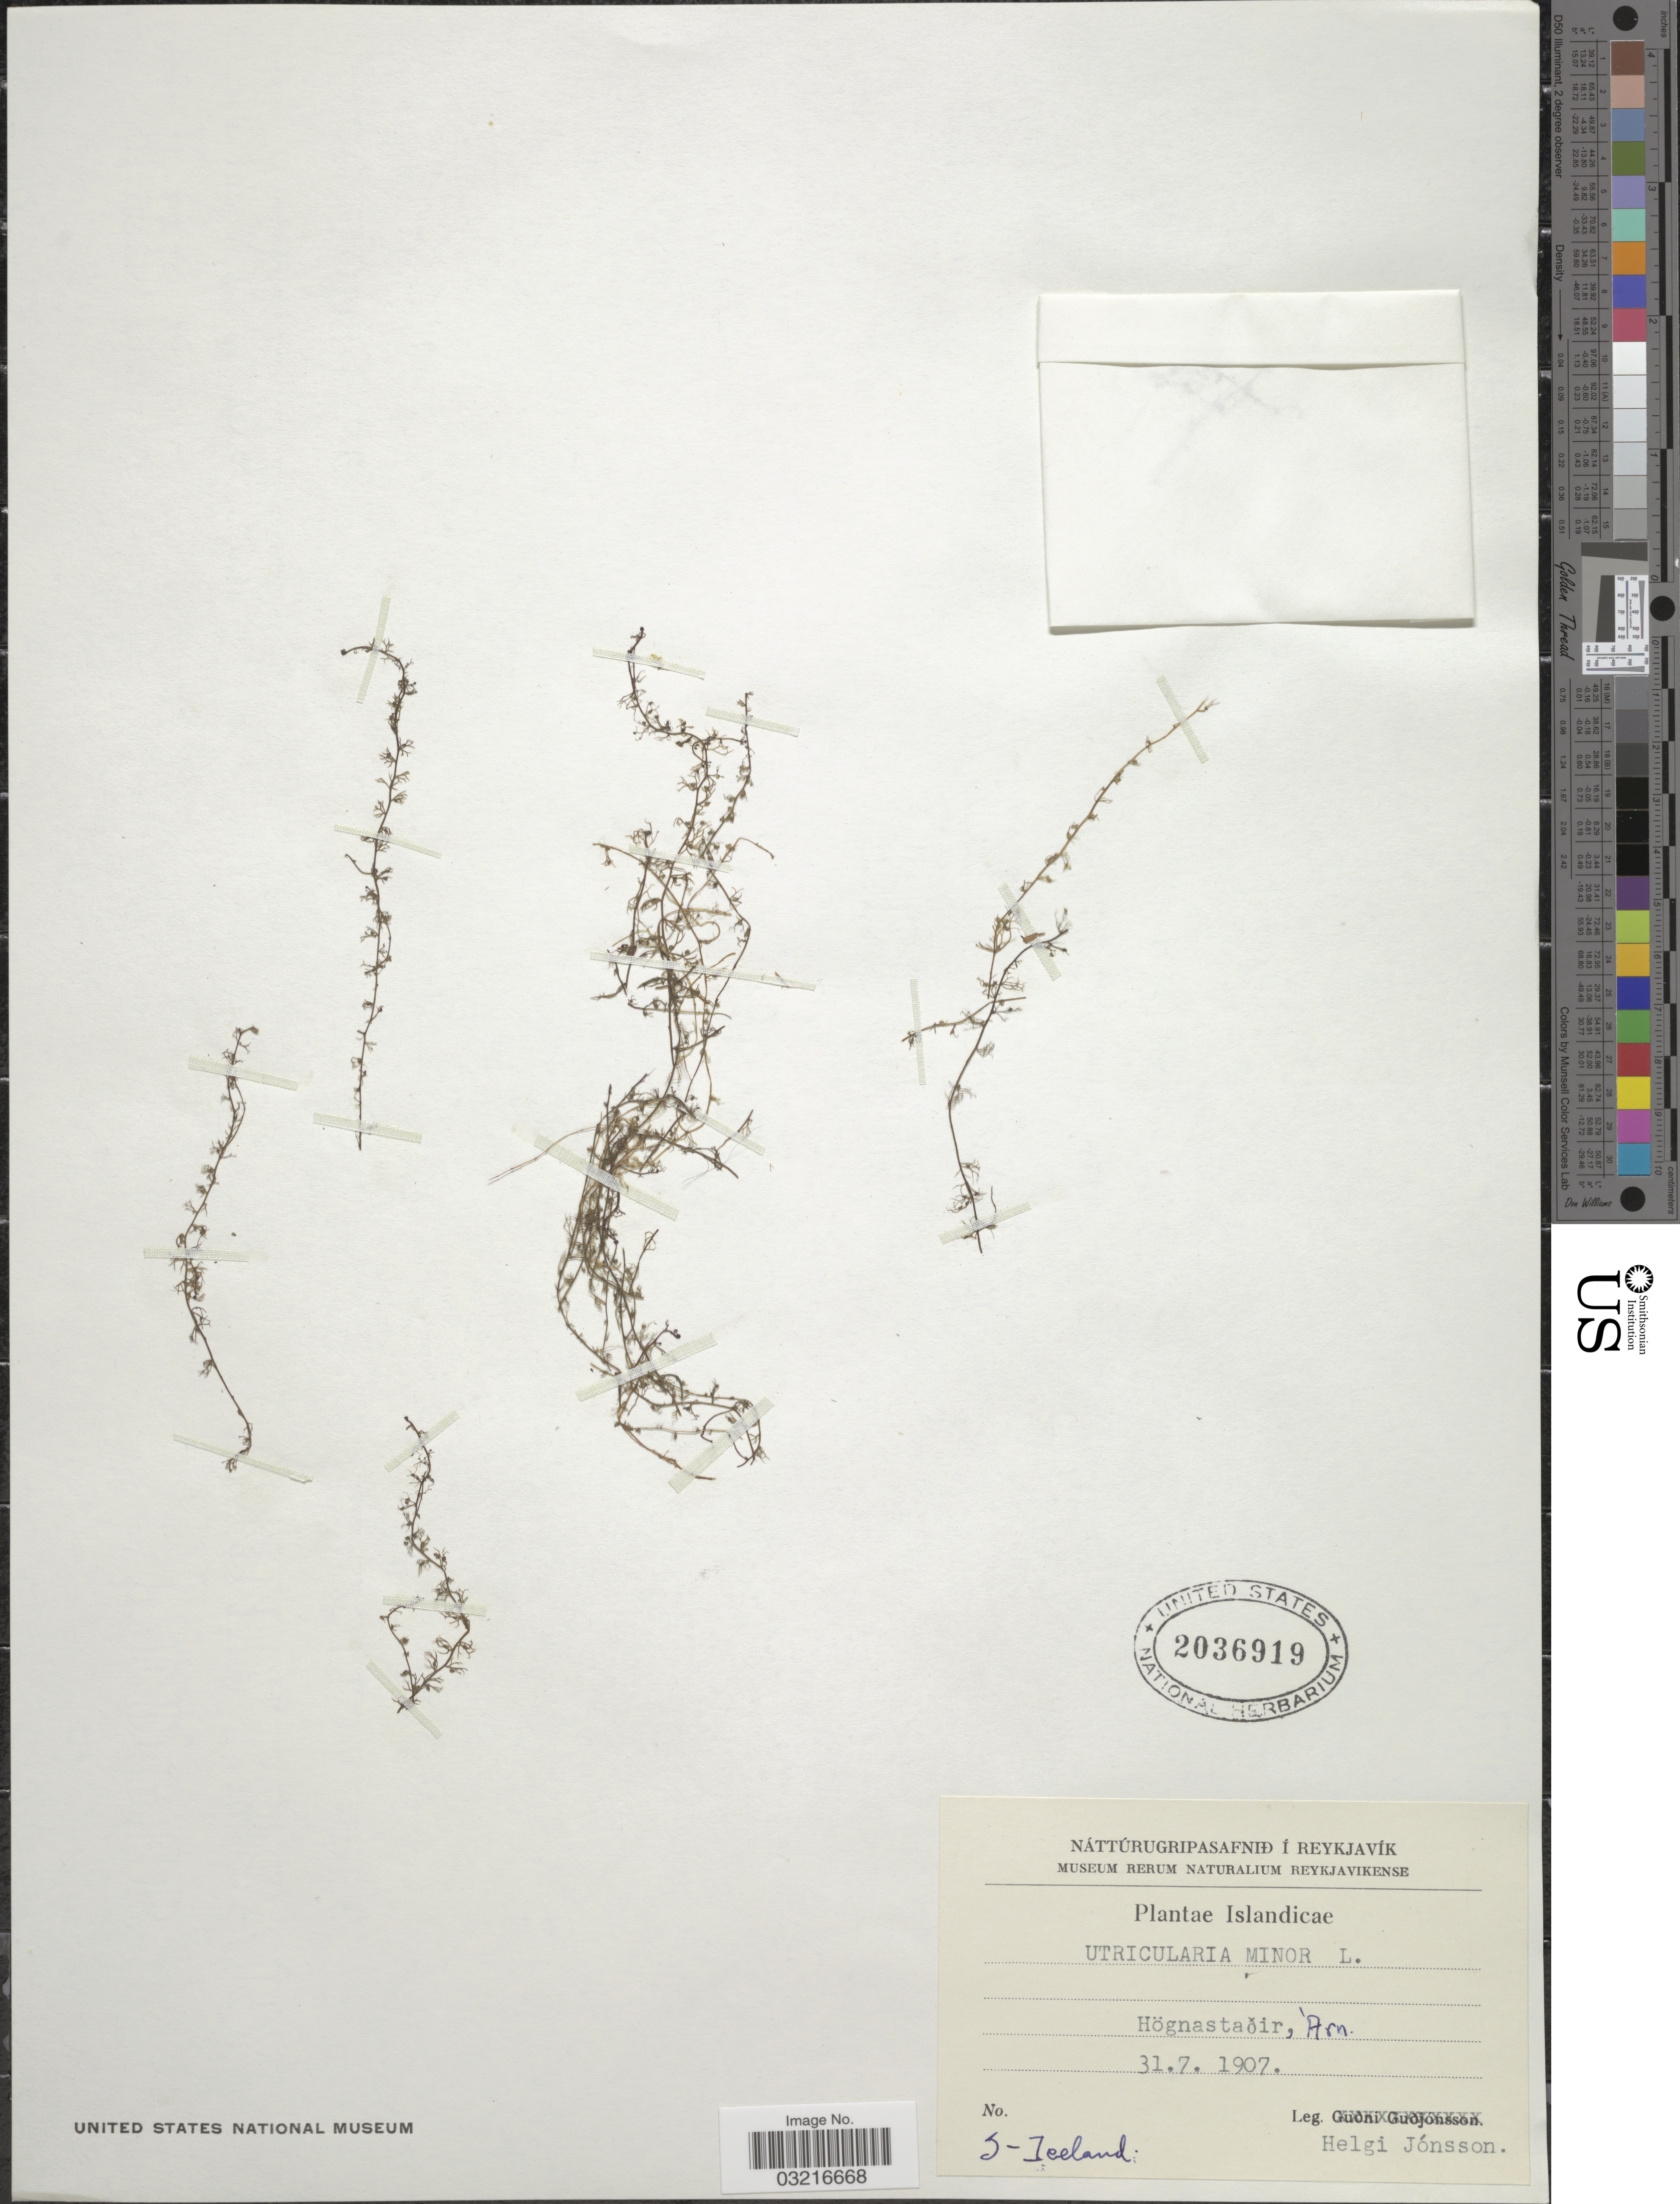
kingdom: Plantae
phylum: Tracheophyta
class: Magnoliopsida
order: Lamiales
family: Lentibulariaceae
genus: Utricularia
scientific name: Utricularia minor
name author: L.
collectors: H. Jónsson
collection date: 1907-07-31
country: Iceland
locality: Islandicae, Högnastaoir, Arn. S-Iceland.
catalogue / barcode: US 2036919